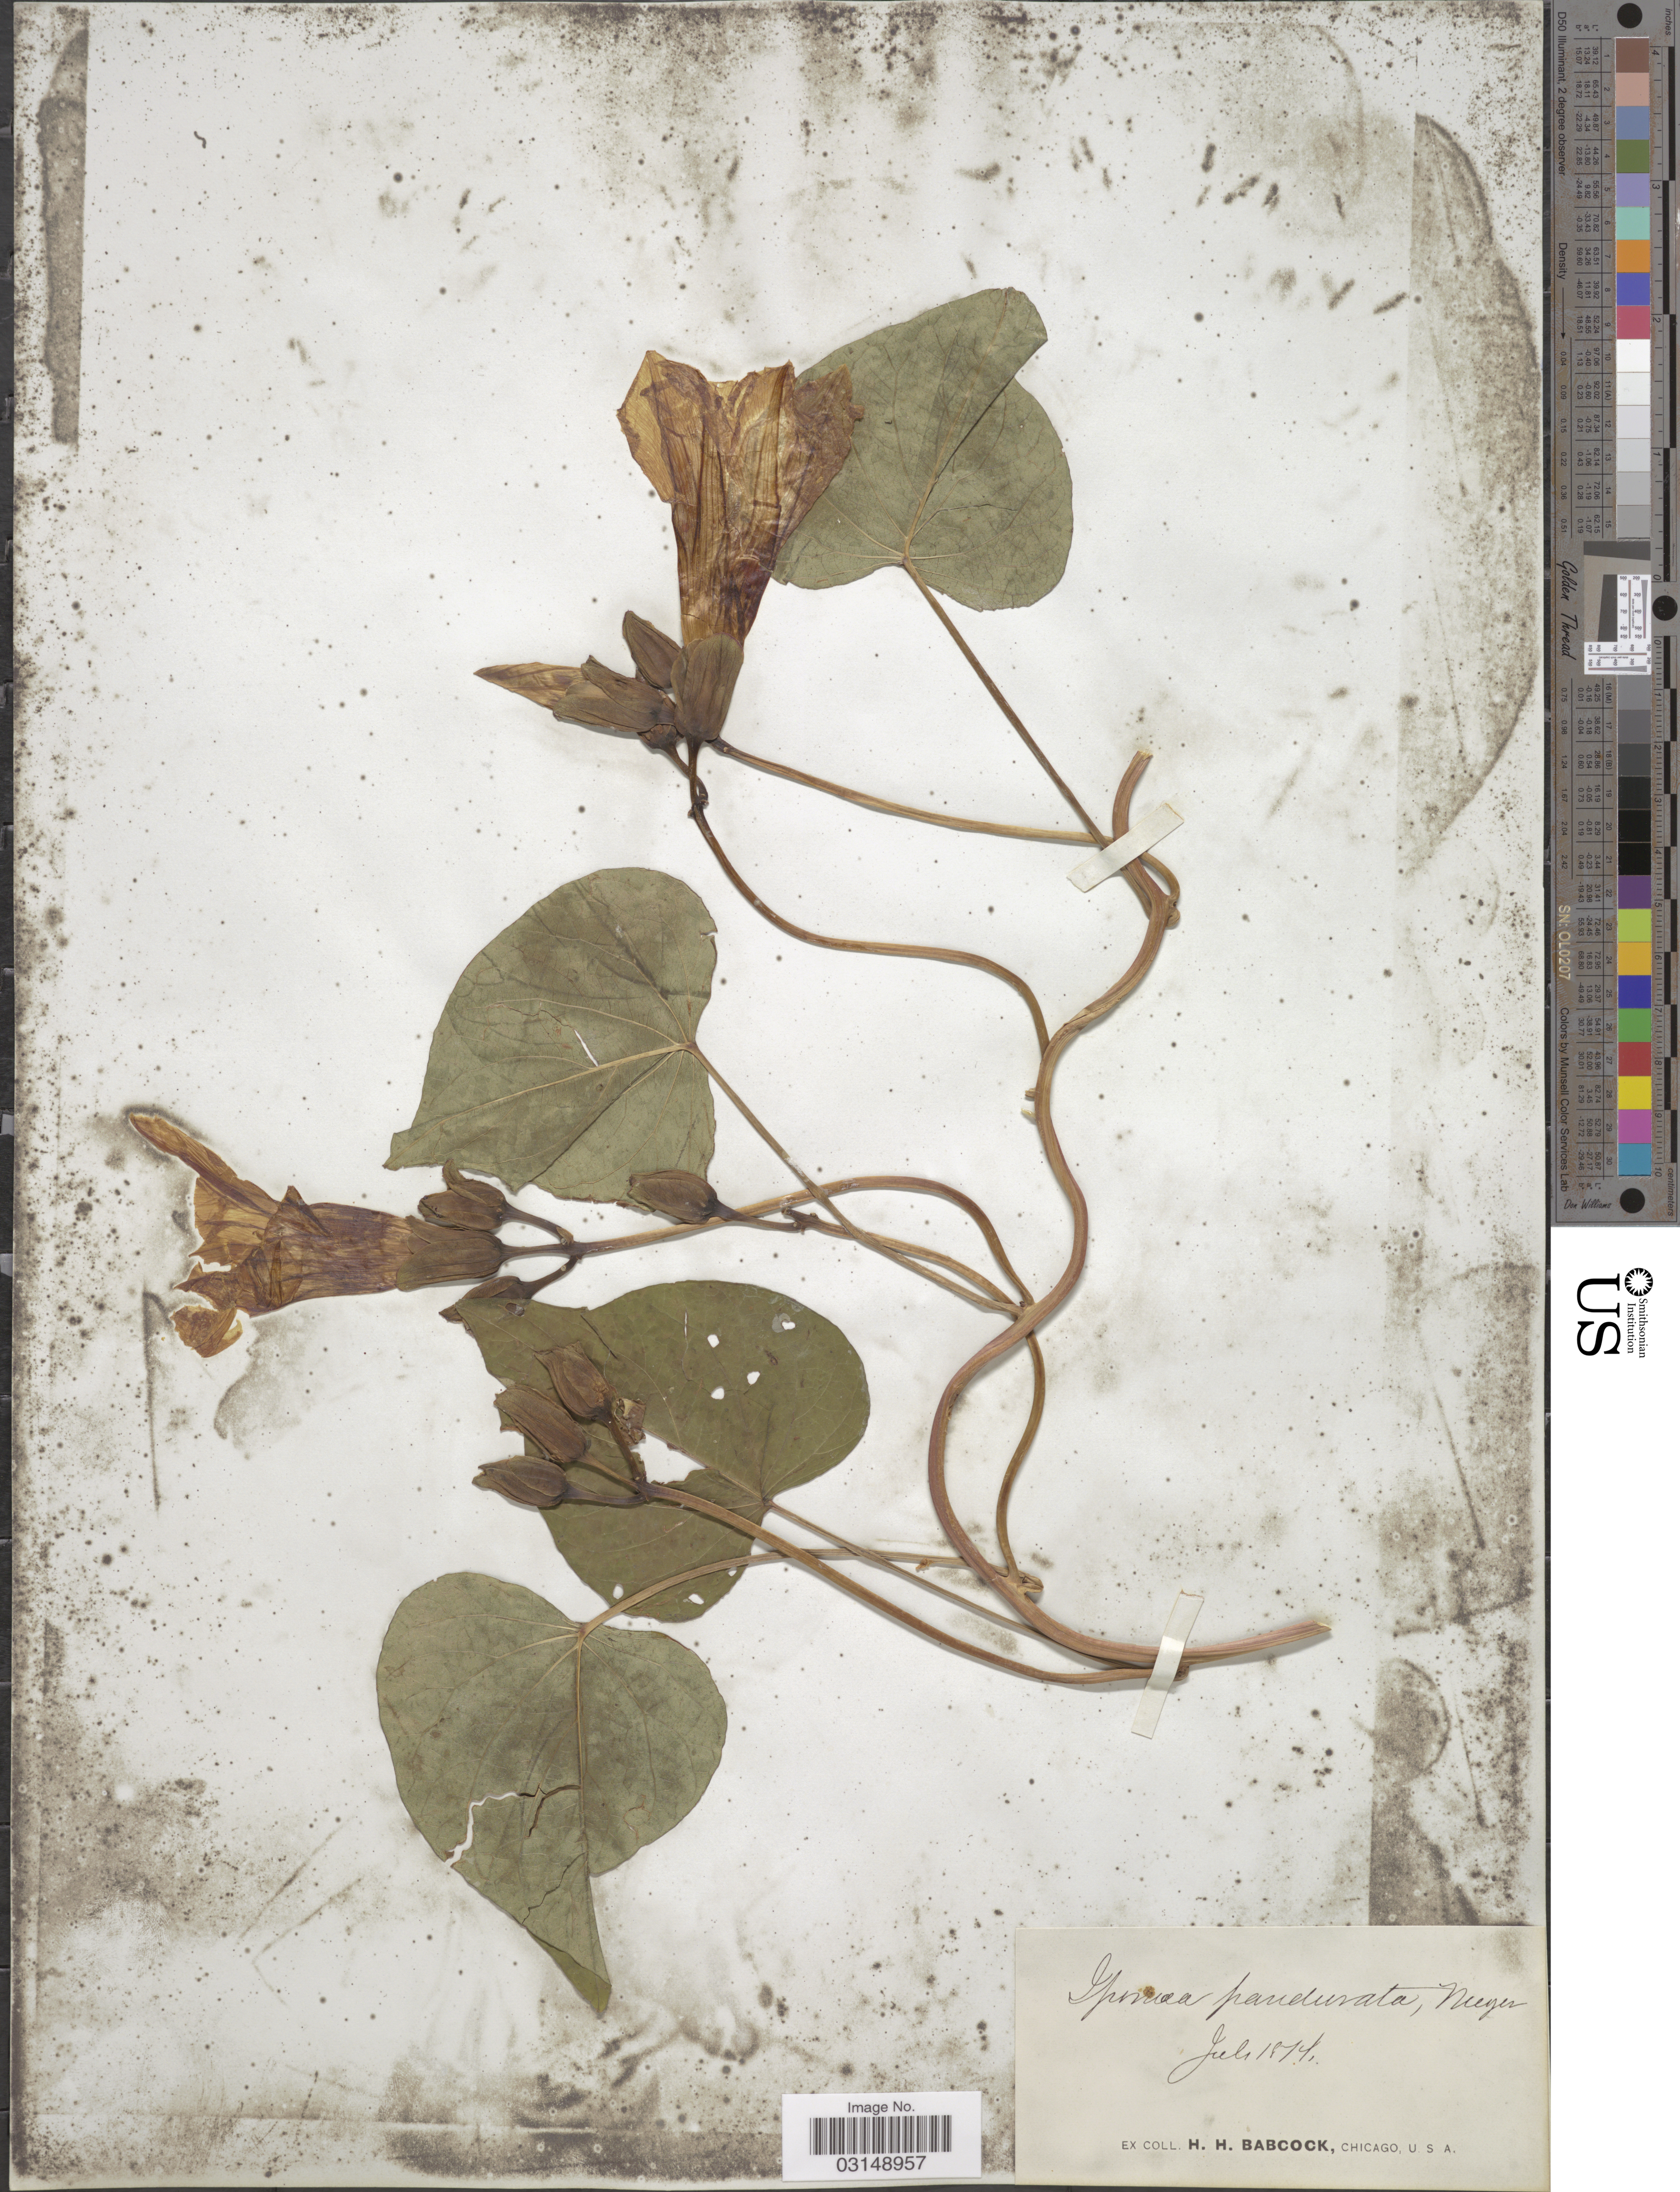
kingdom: Plantae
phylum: Tracheophyta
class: Magnoliopsida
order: Solanales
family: Convolvulaceae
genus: Ipomoea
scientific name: Ipomoea pandurata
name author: (L.) G. Mey.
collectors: H. Babcock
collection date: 1874-07